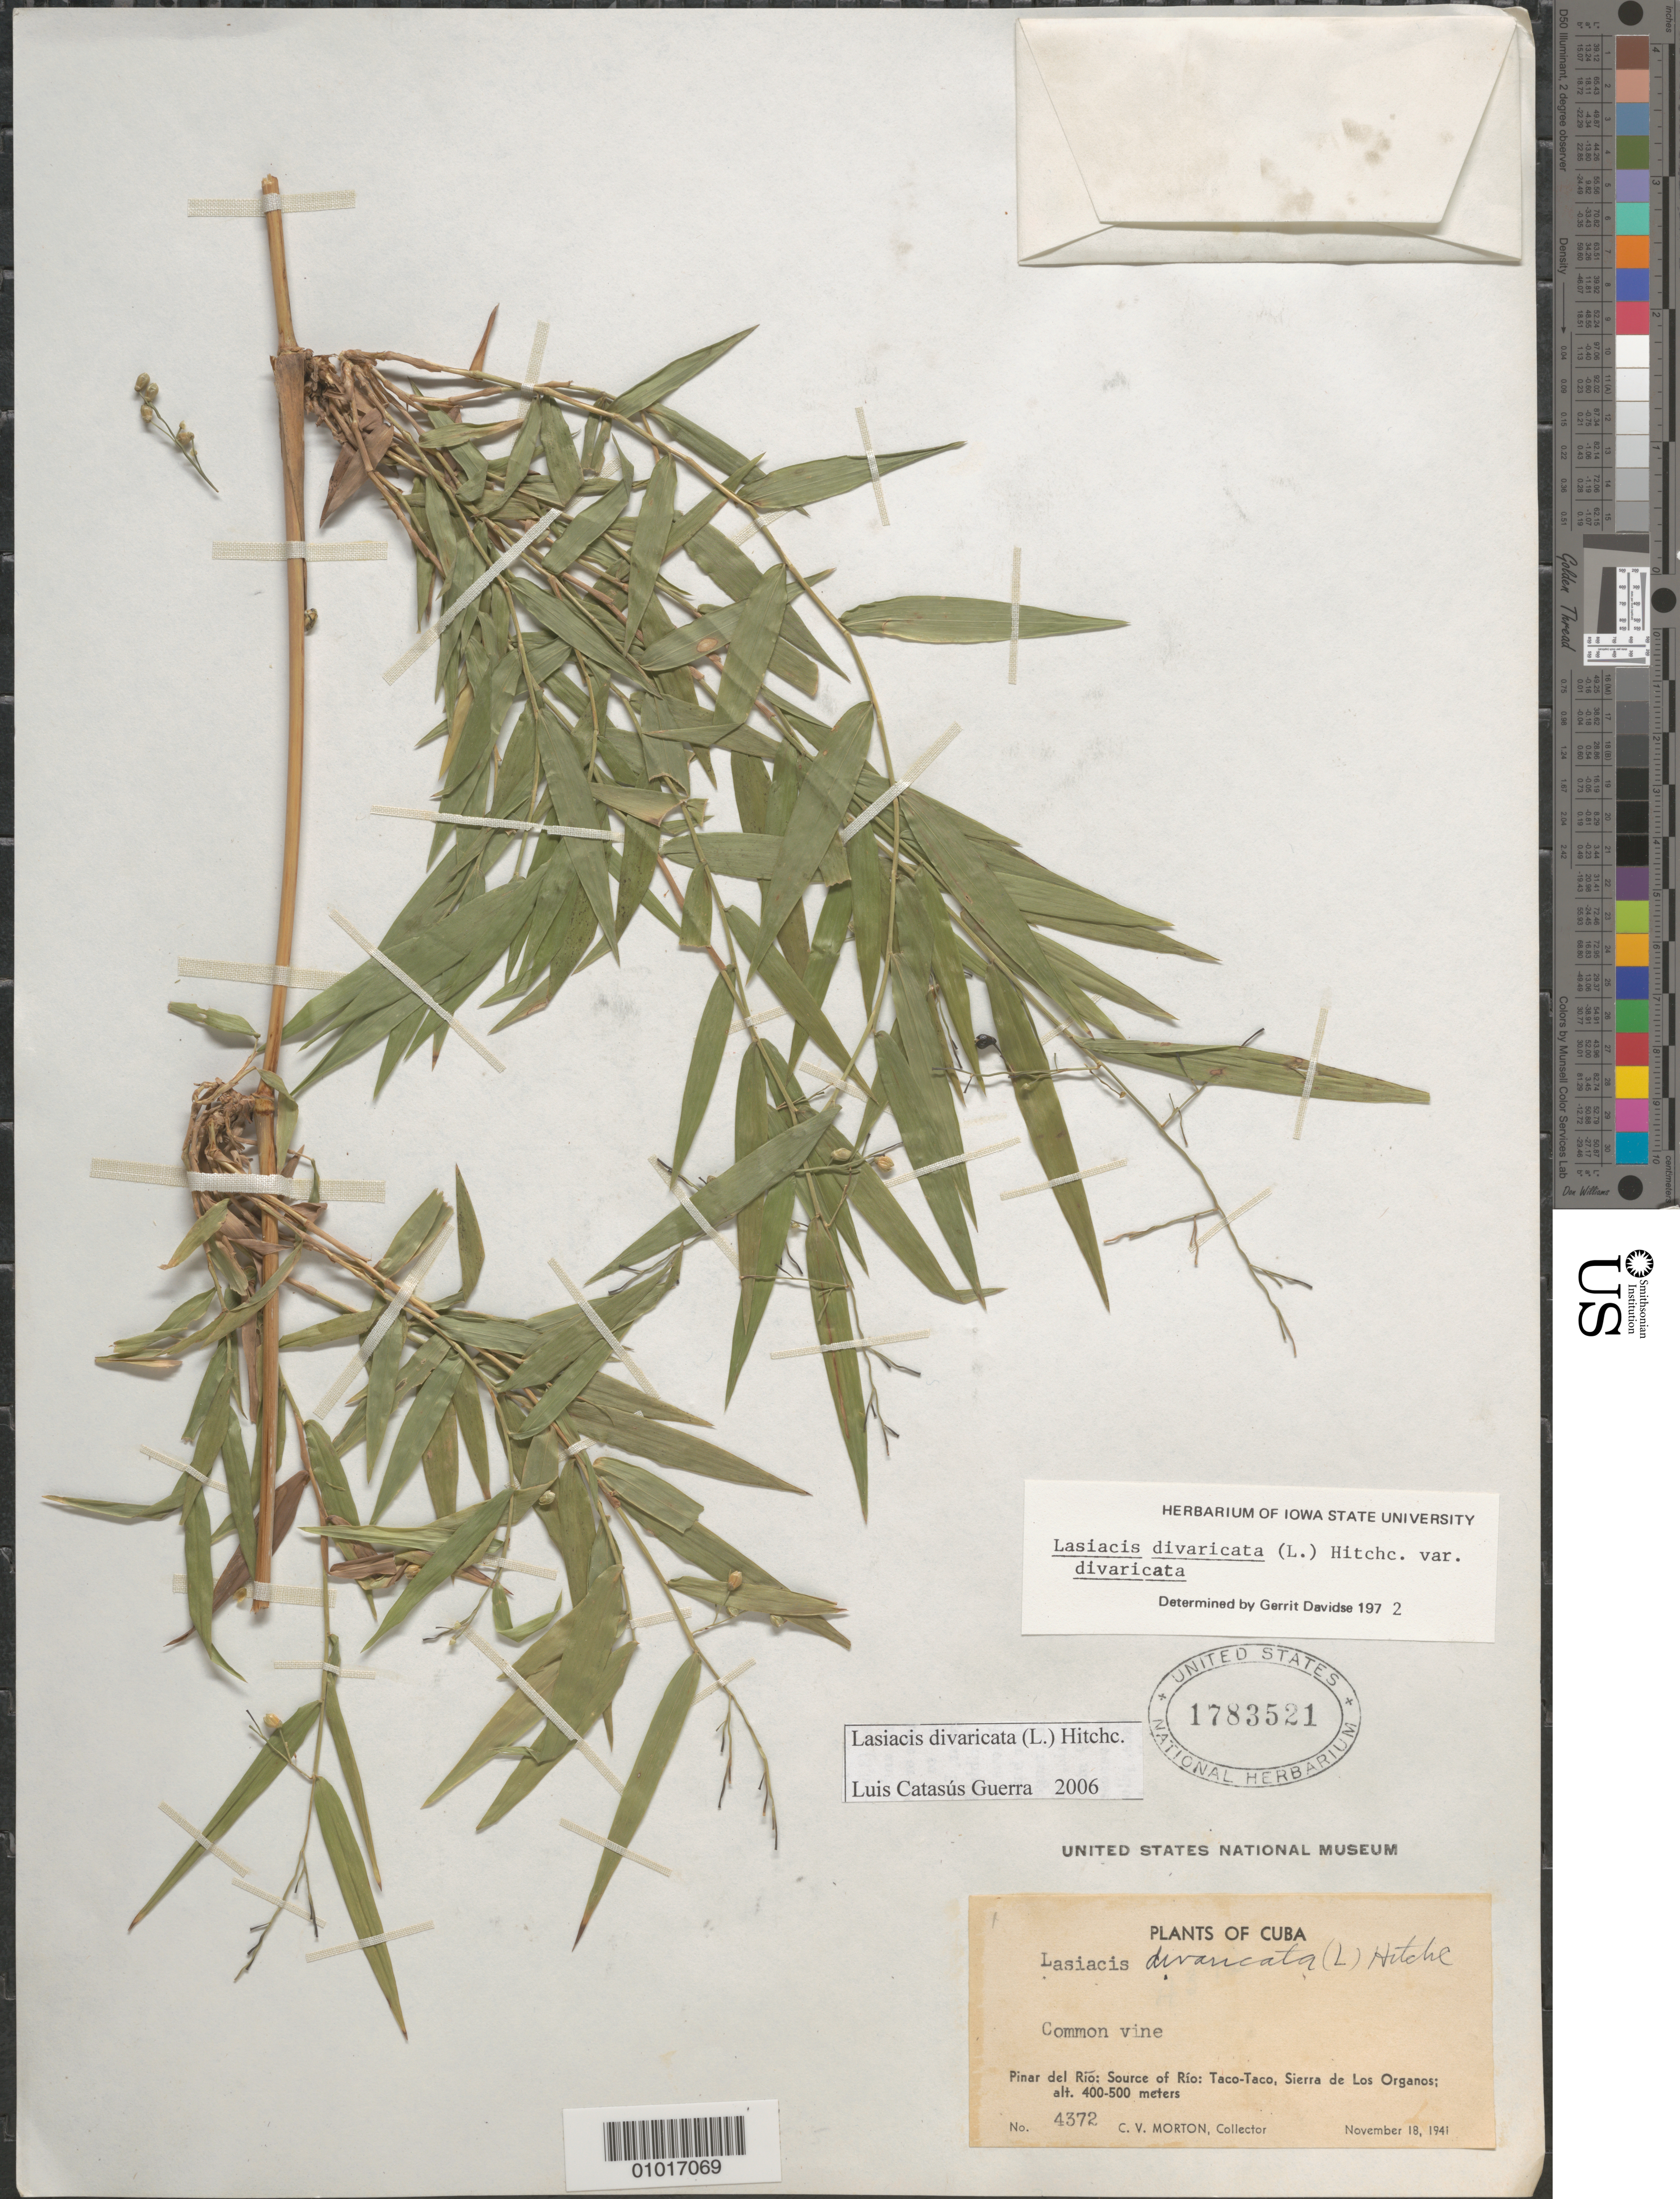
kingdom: Plantae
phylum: Tracheophyta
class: Liliopsida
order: Poales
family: Poaceae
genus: Lasiacis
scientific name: Lasiacis divaricata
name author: (L.) Hitchc.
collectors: C. V. Morton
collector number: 4372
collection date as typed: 18 Nov 1941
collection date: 1941-11-18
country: Cuba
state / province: Pinar del Rio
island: Cuba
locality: Pinar del Rio: Source of Rio: Taco-Taco, Sierra de Los Organos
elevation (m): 400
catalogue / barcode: US 1783521